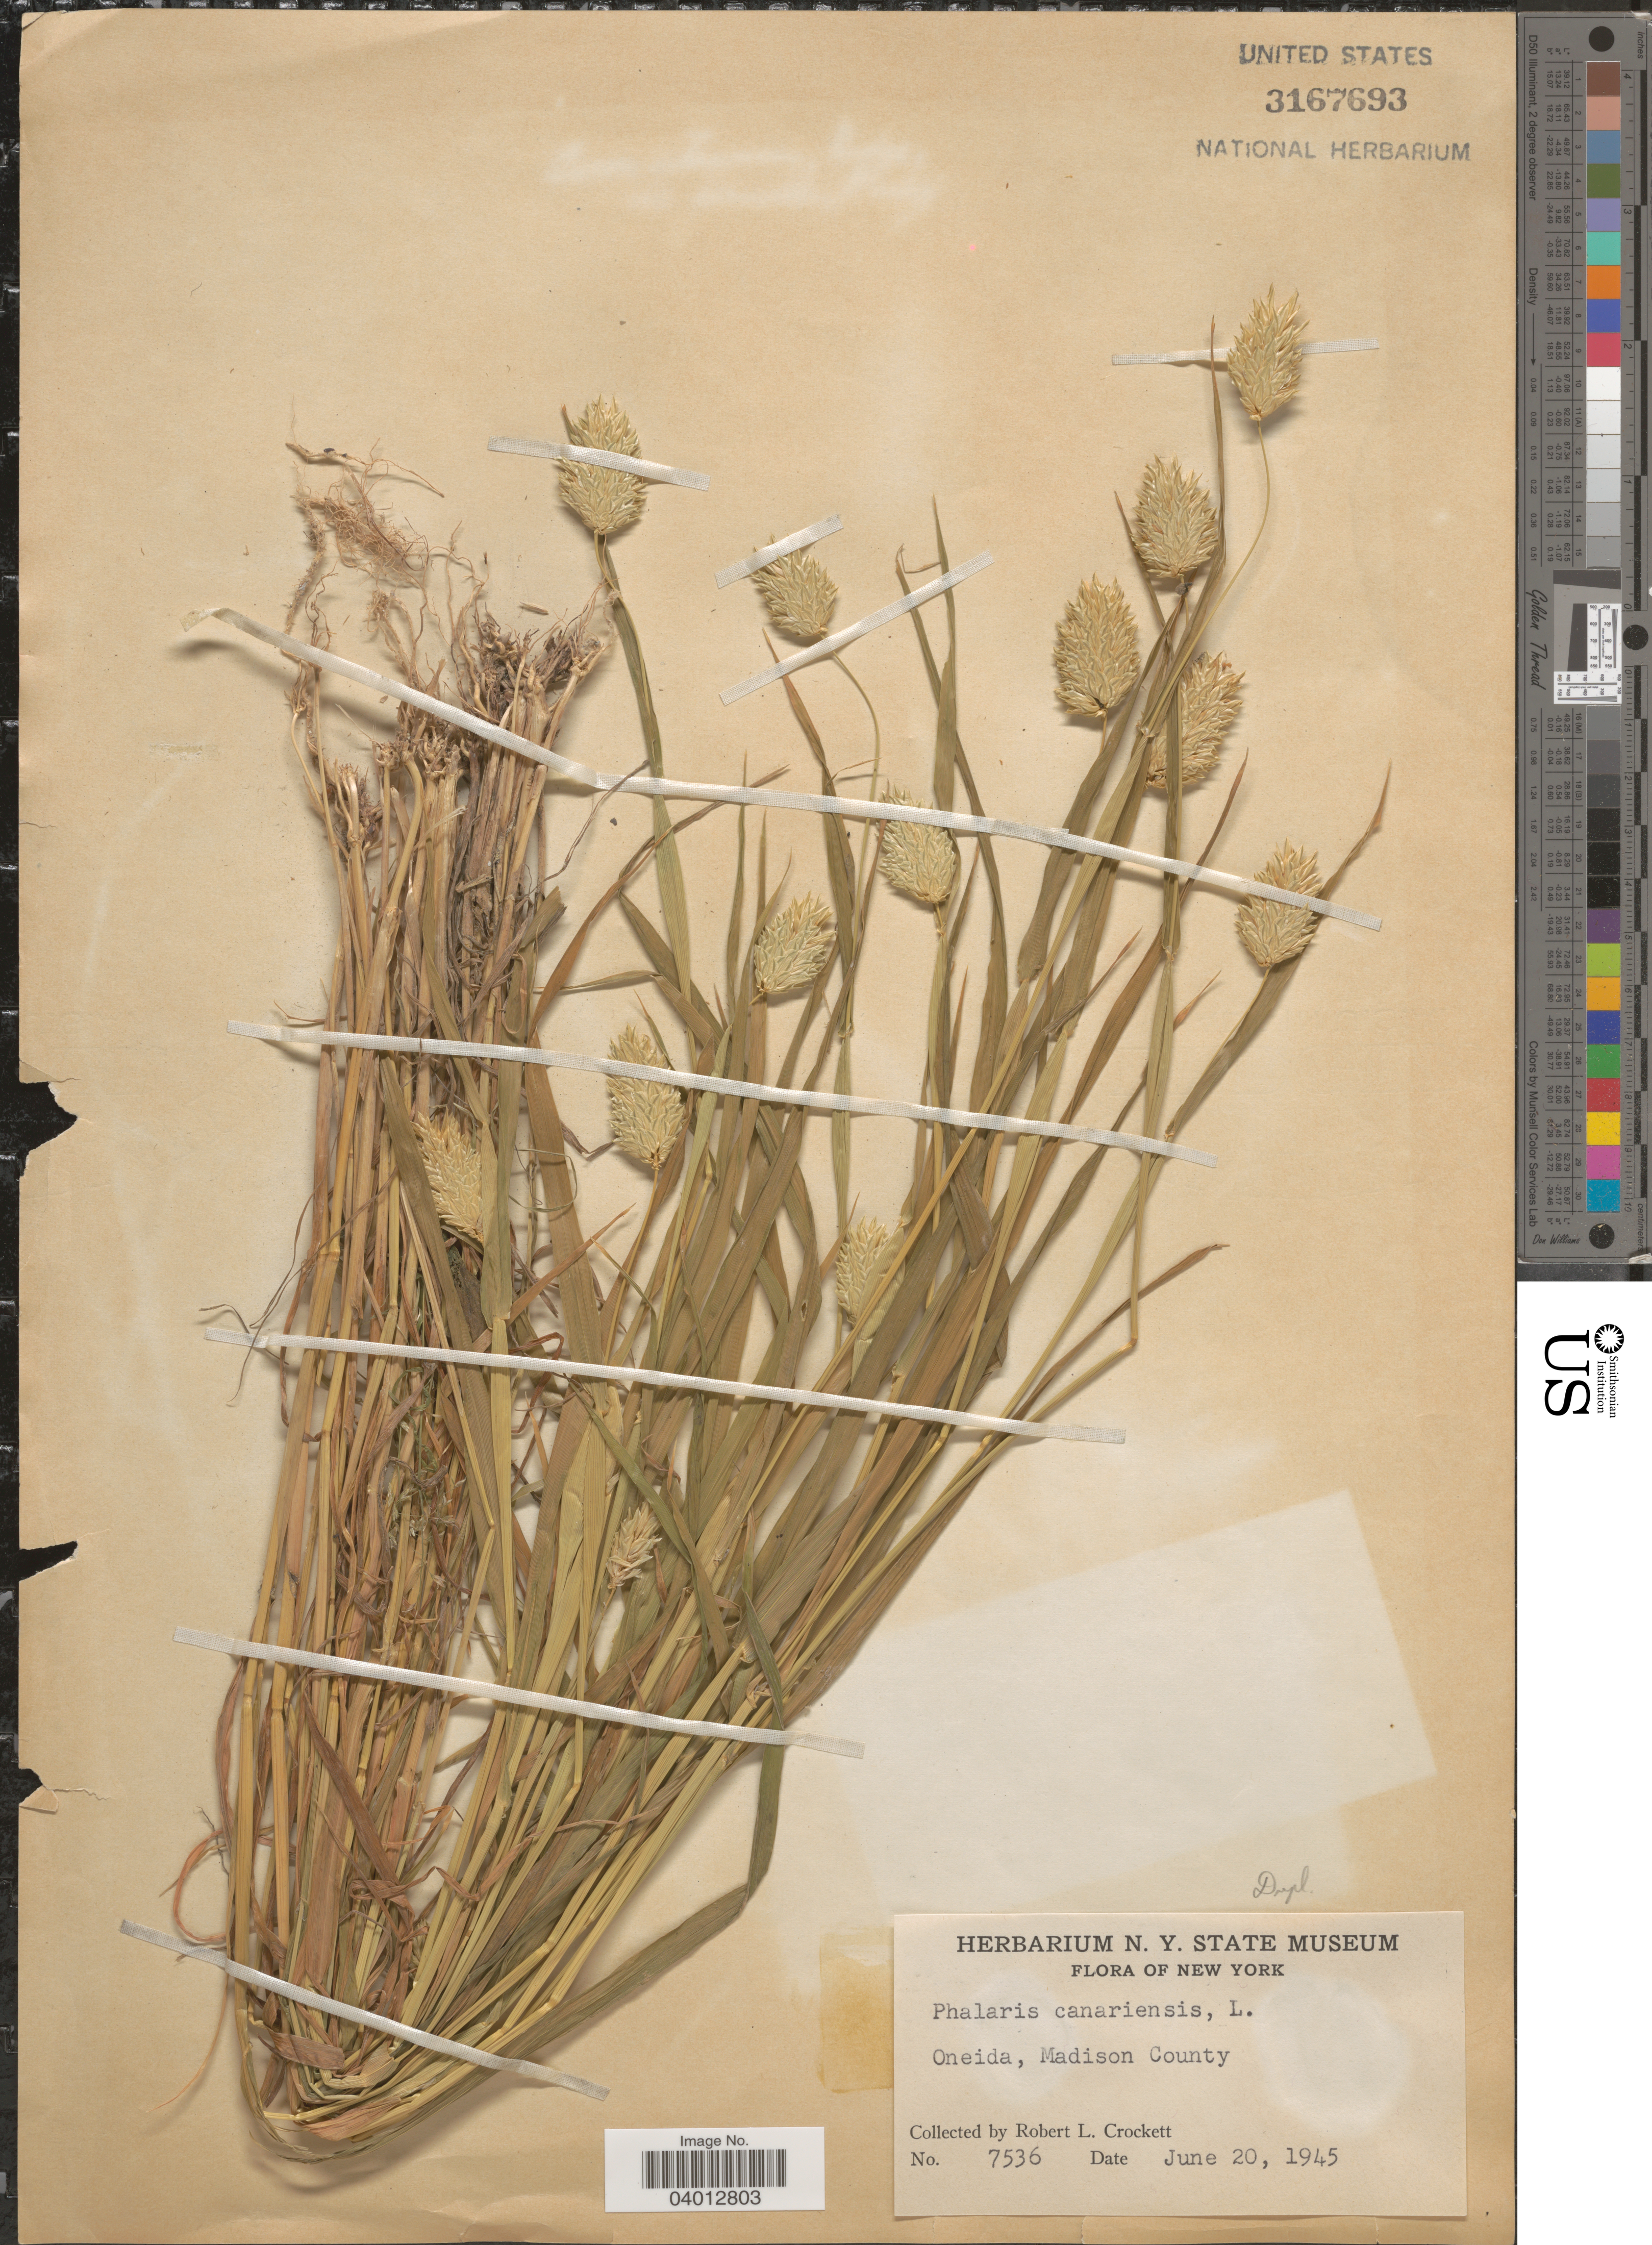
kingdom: Plantae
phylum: Tracheophyta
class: Liliopsida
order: Poales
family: Poaceae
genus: Phalaris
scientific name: Phalaris canariensis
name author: L.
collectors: R. Crockett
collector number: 7536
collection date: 1945-06-20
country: United States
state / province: New York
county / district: Oneida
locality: Oneida, Madison County.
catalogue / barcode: US 3167693